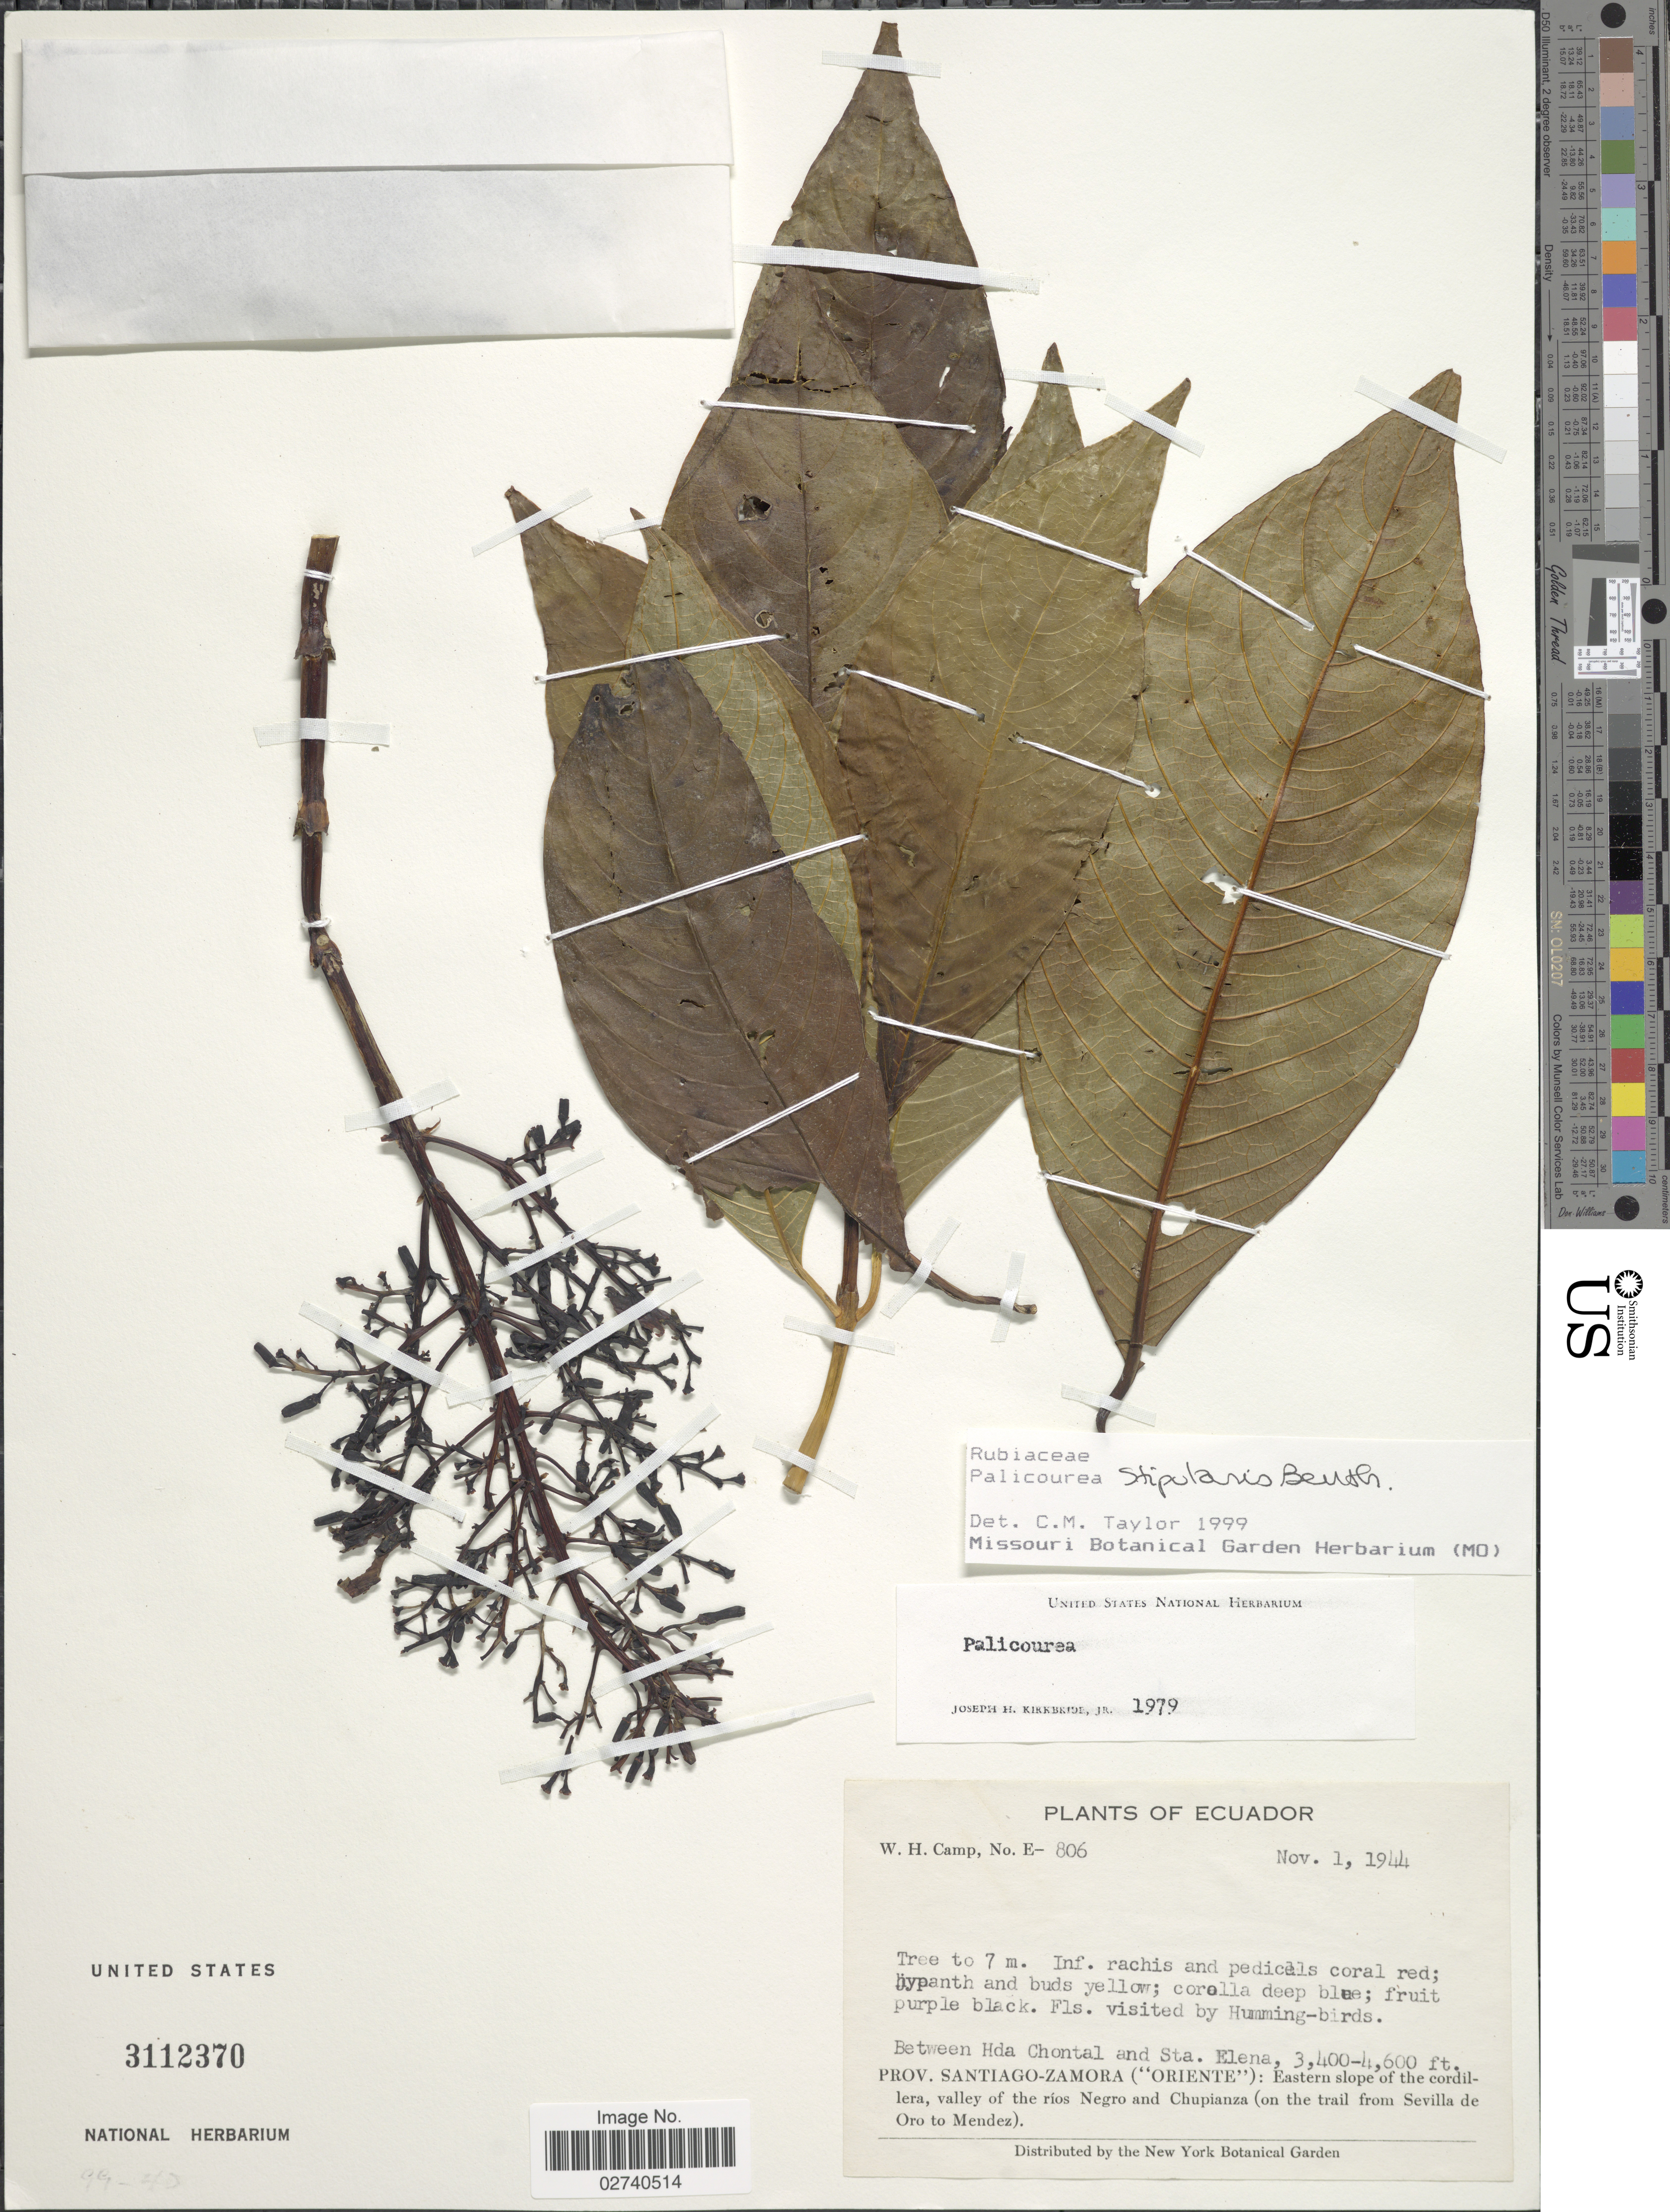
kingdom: Plantae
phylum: Tracheophyta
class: Magnoliopsida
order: Gentianales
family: Rubiaceae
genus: Palicourea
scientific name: Palicourea stipularis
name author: Benth.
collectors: W. H. Camp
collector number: E-806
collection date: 1944-11-01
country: Ecuador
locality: Between Hda Contal and Sta. Elena. Prov. Santiago-Zamora ("Oriente"): Eastern slope of the cordillera, valley of the rios Negro and Chupianza (on the trail from Sevilla de Oro to Mendez)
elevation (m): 1036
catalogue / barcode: US 3112370